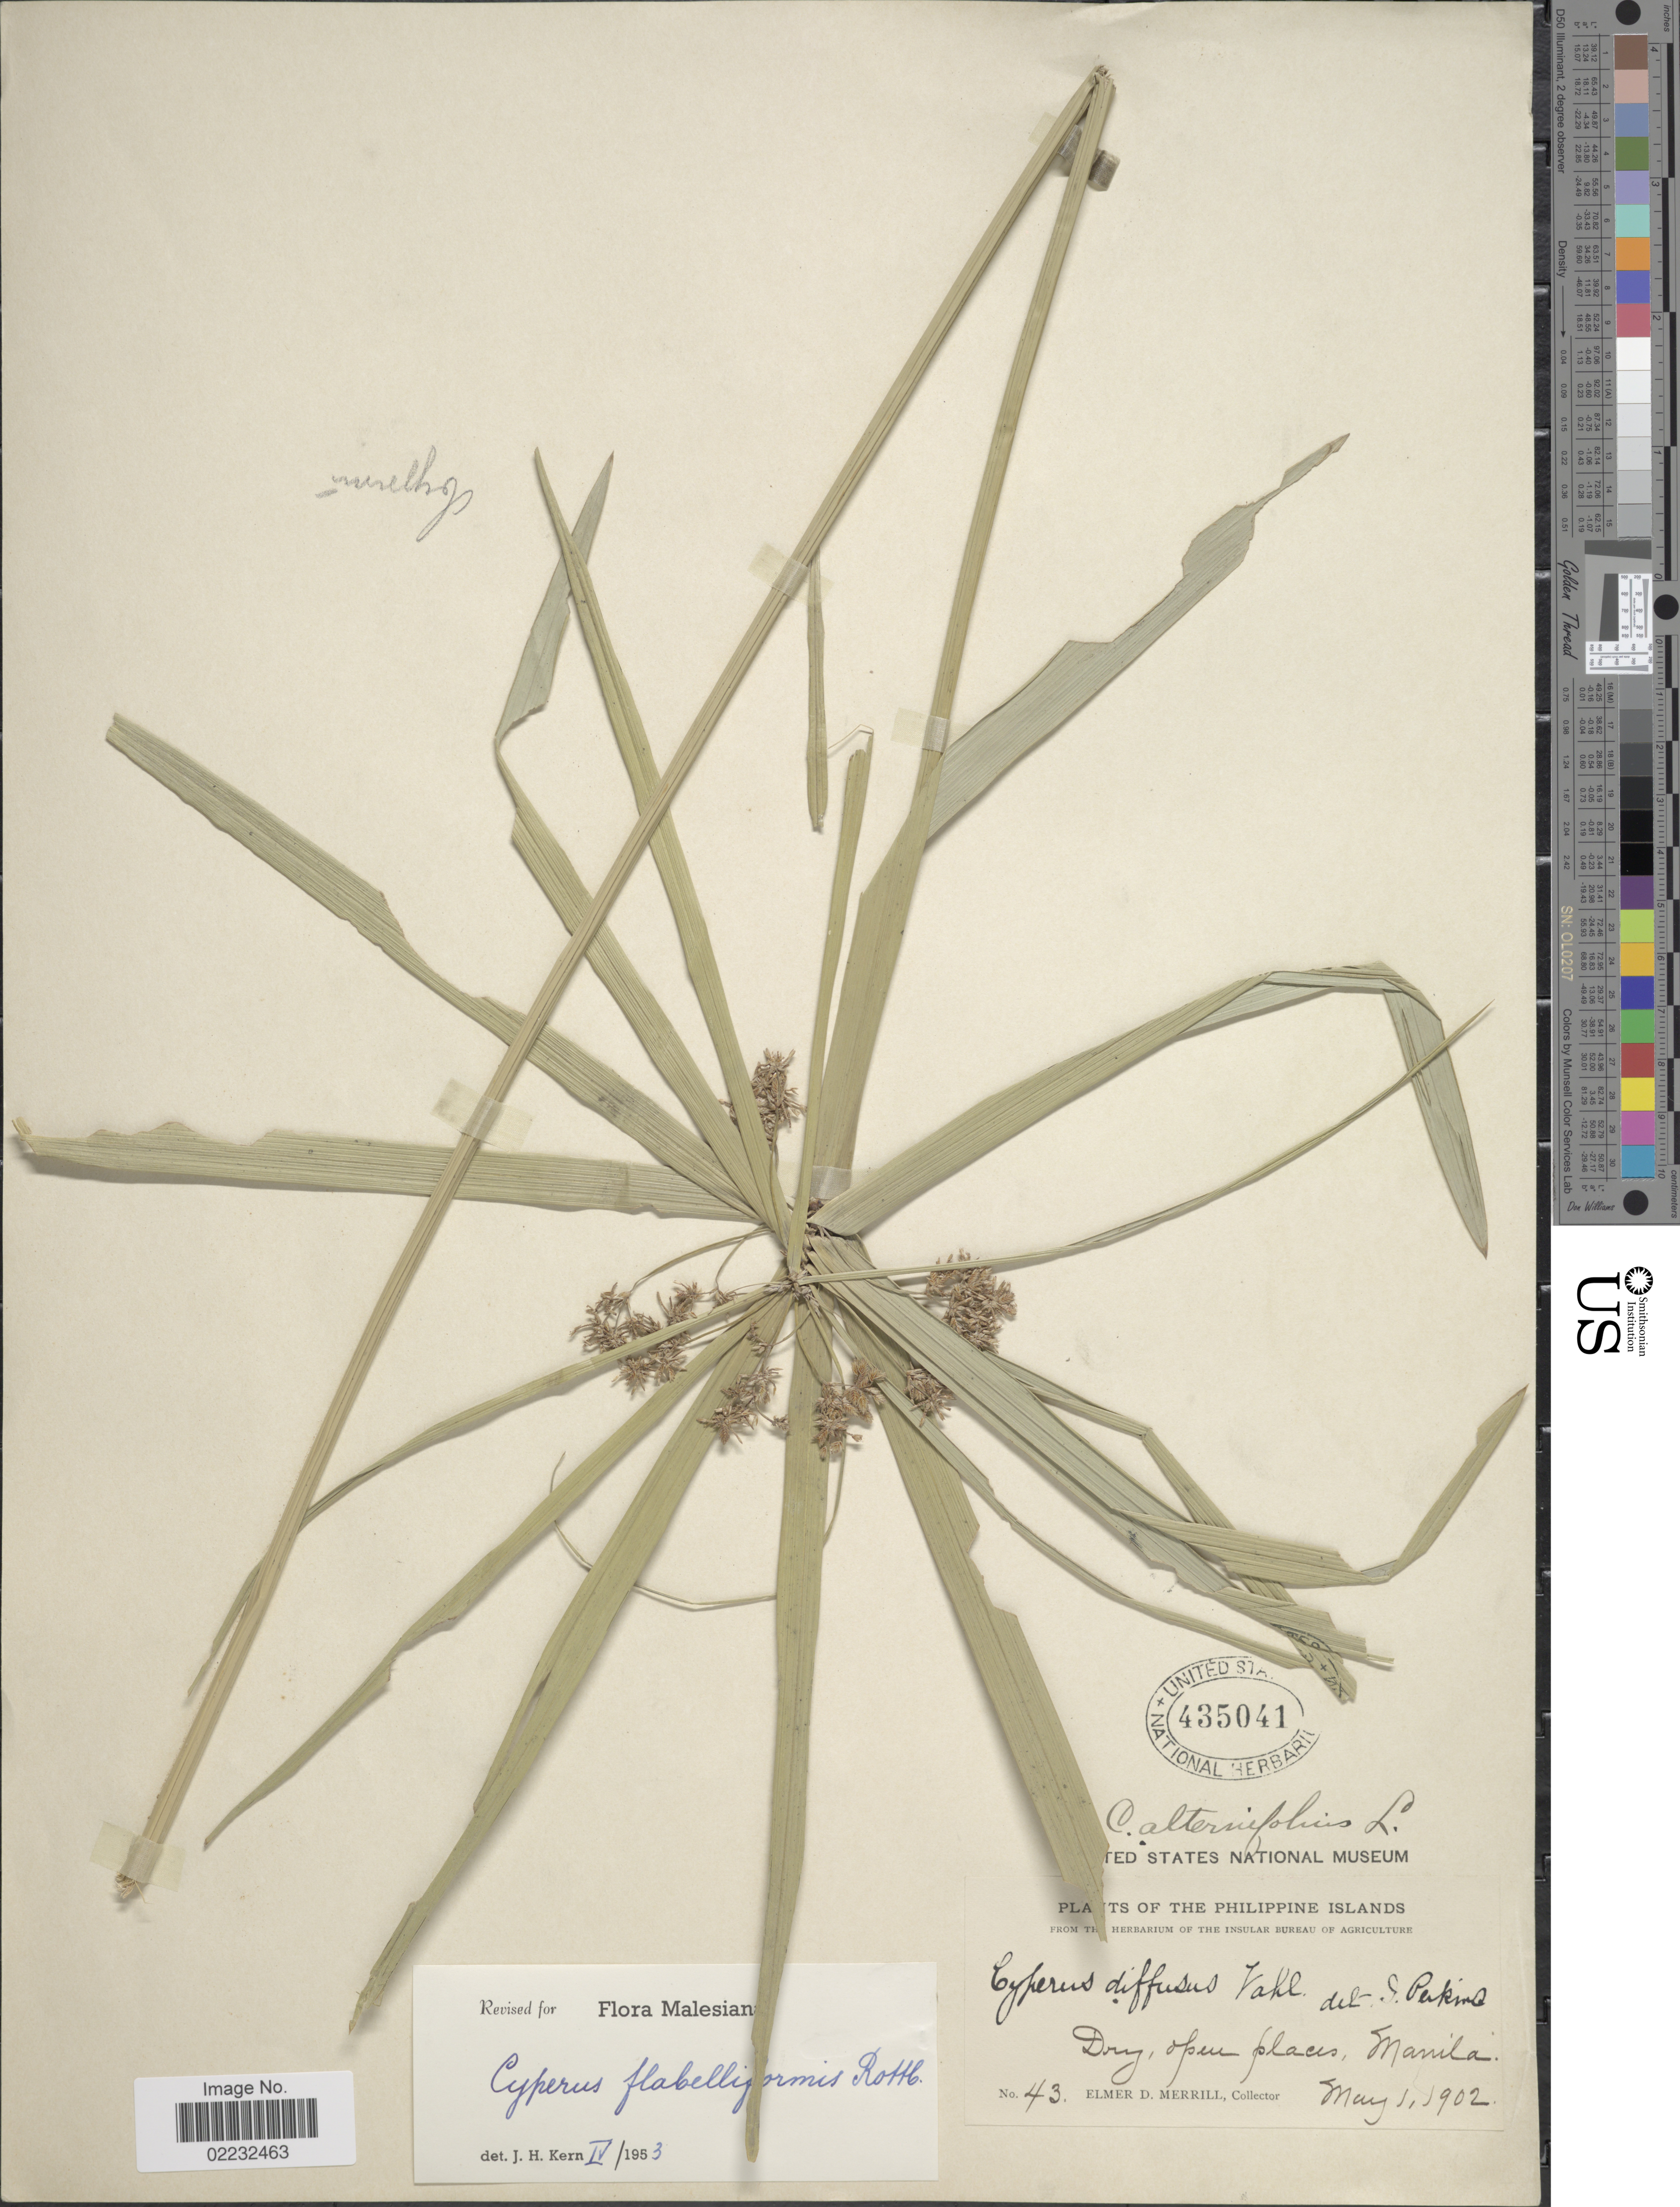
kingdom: Plantae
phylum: Tracheophyta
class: Liliopsida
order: Poales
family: Cyperaceae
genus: Cyperus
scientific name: Cyperus involucratus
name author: Rottb.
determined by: Strong, Mark T., (BOT), Smithsonian Institution - National Museum of Natural History (UNITED STATES)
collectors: E. D. Merrill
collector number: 43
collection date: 1902-05-01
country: Philippines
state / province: National Capital Region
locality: Dry, open places, Manila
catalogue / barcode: US 435041